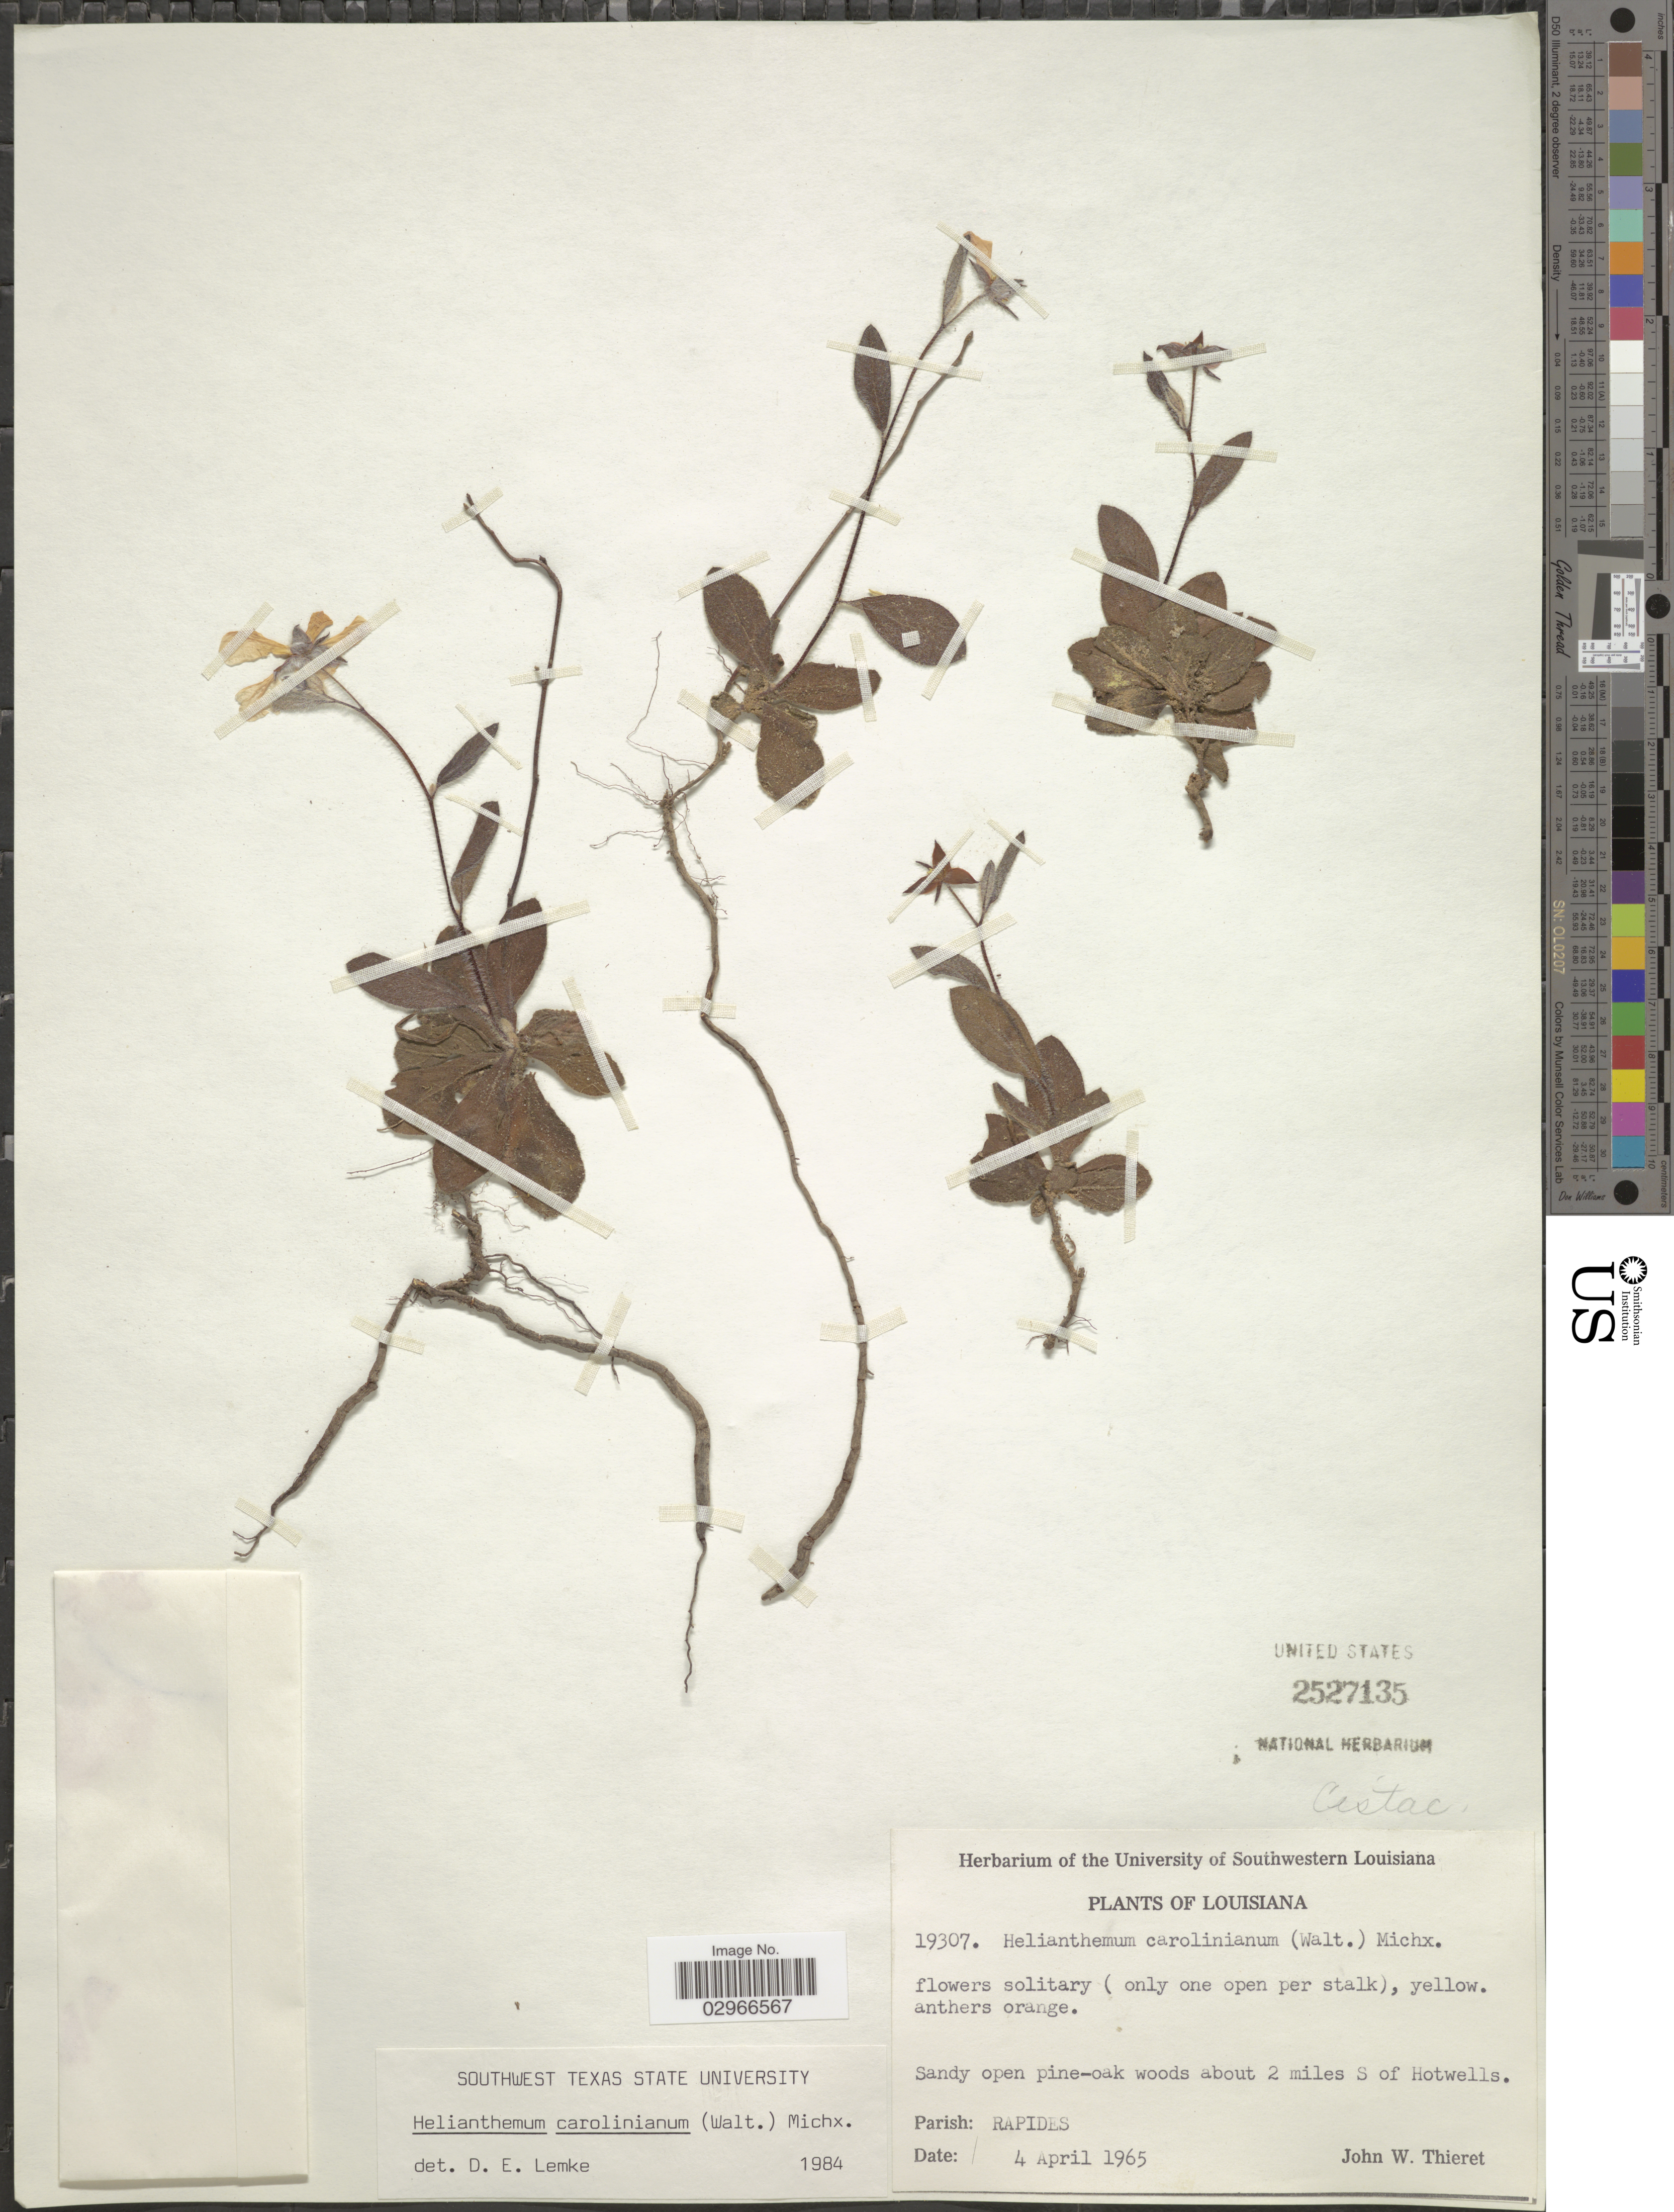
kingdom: Plantae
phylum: Tracheophyta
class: Magnoliopsida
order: Malvales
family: Cistaceae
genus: Helianthemum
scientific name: Helianthemum carolinianum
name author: (Walter) Michx.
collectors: J. W. Thieret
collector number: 19307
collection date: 1965-04-04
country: United States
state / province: Louisiana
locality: About 2 miles S of Hotwells. Parish: Rapides.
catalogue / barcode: US 2527135